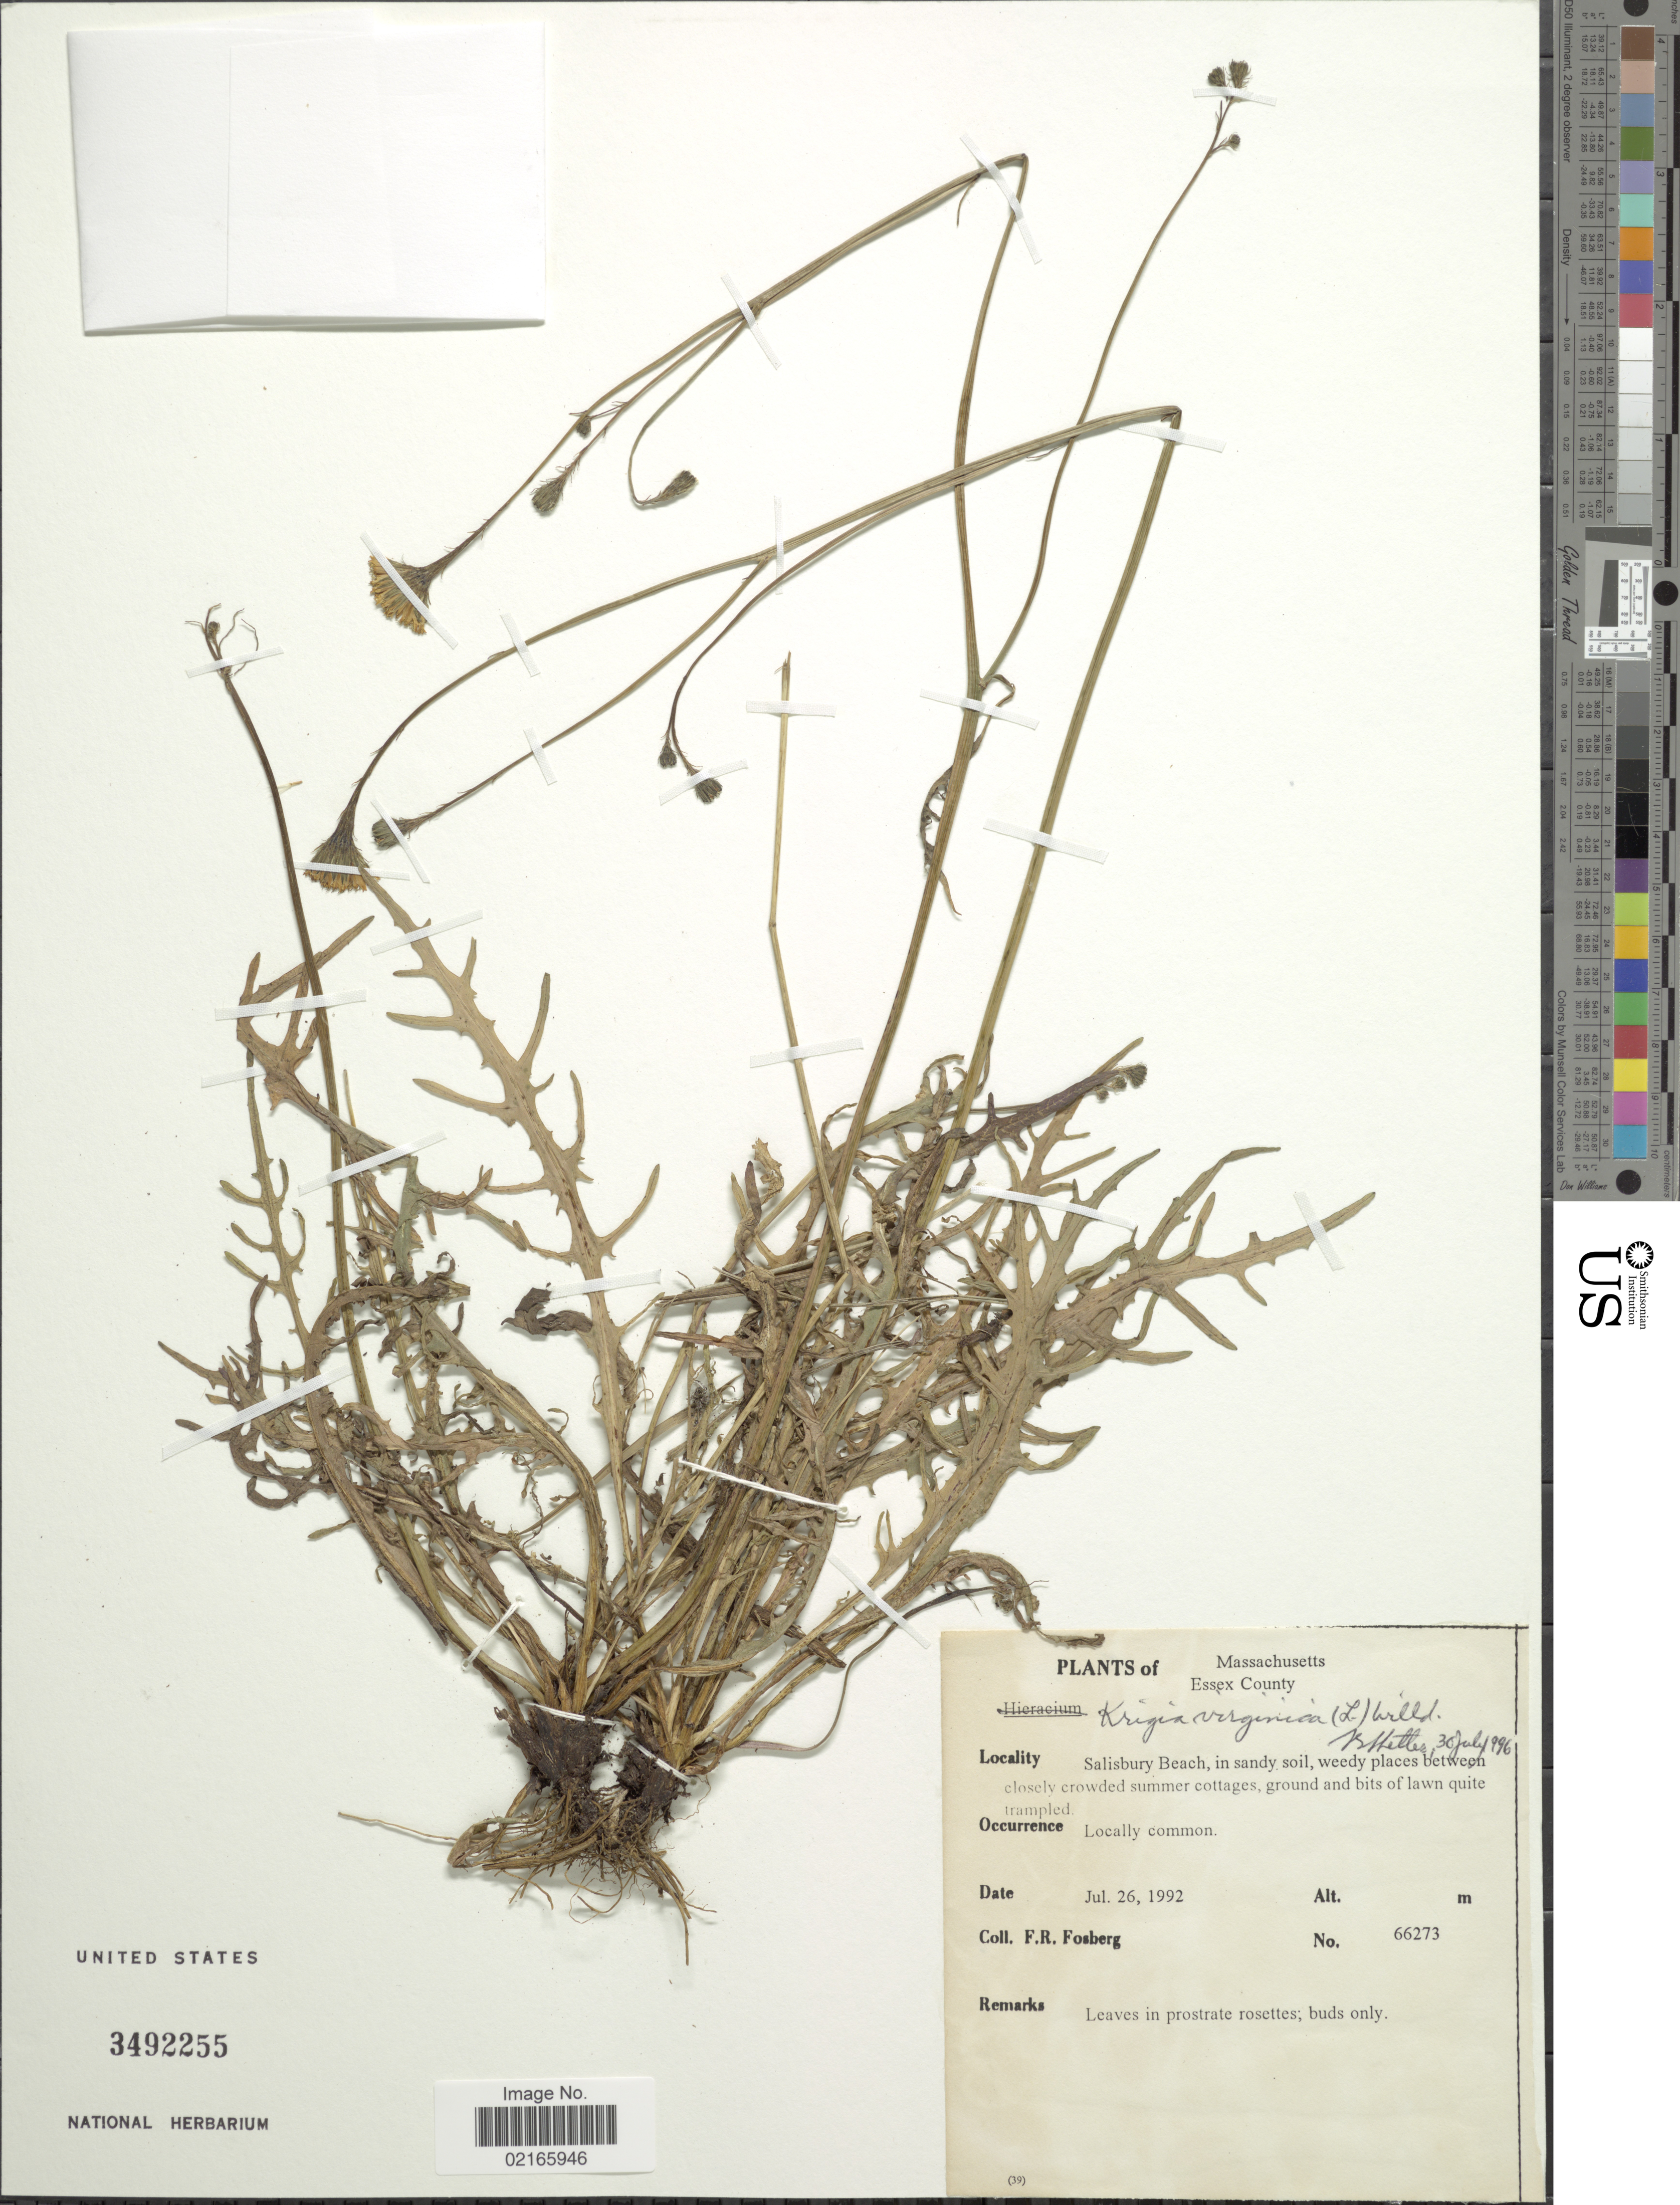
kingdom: Plantae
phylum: Tracheophyta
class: Magnoliopsida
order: Asterales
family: Asteraceae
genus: Krigia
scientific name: Krigia virginica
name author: (L.) Willd.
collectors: F. R. Fosberg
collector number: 66273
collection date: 1992-07-26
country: United States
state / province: Massachusetts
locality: Essex County, Salisbury Beach, in sandy soil, weedy places between closely crowded summer cottages, ground and bits lawn quite trampled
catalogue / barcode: US 3492255